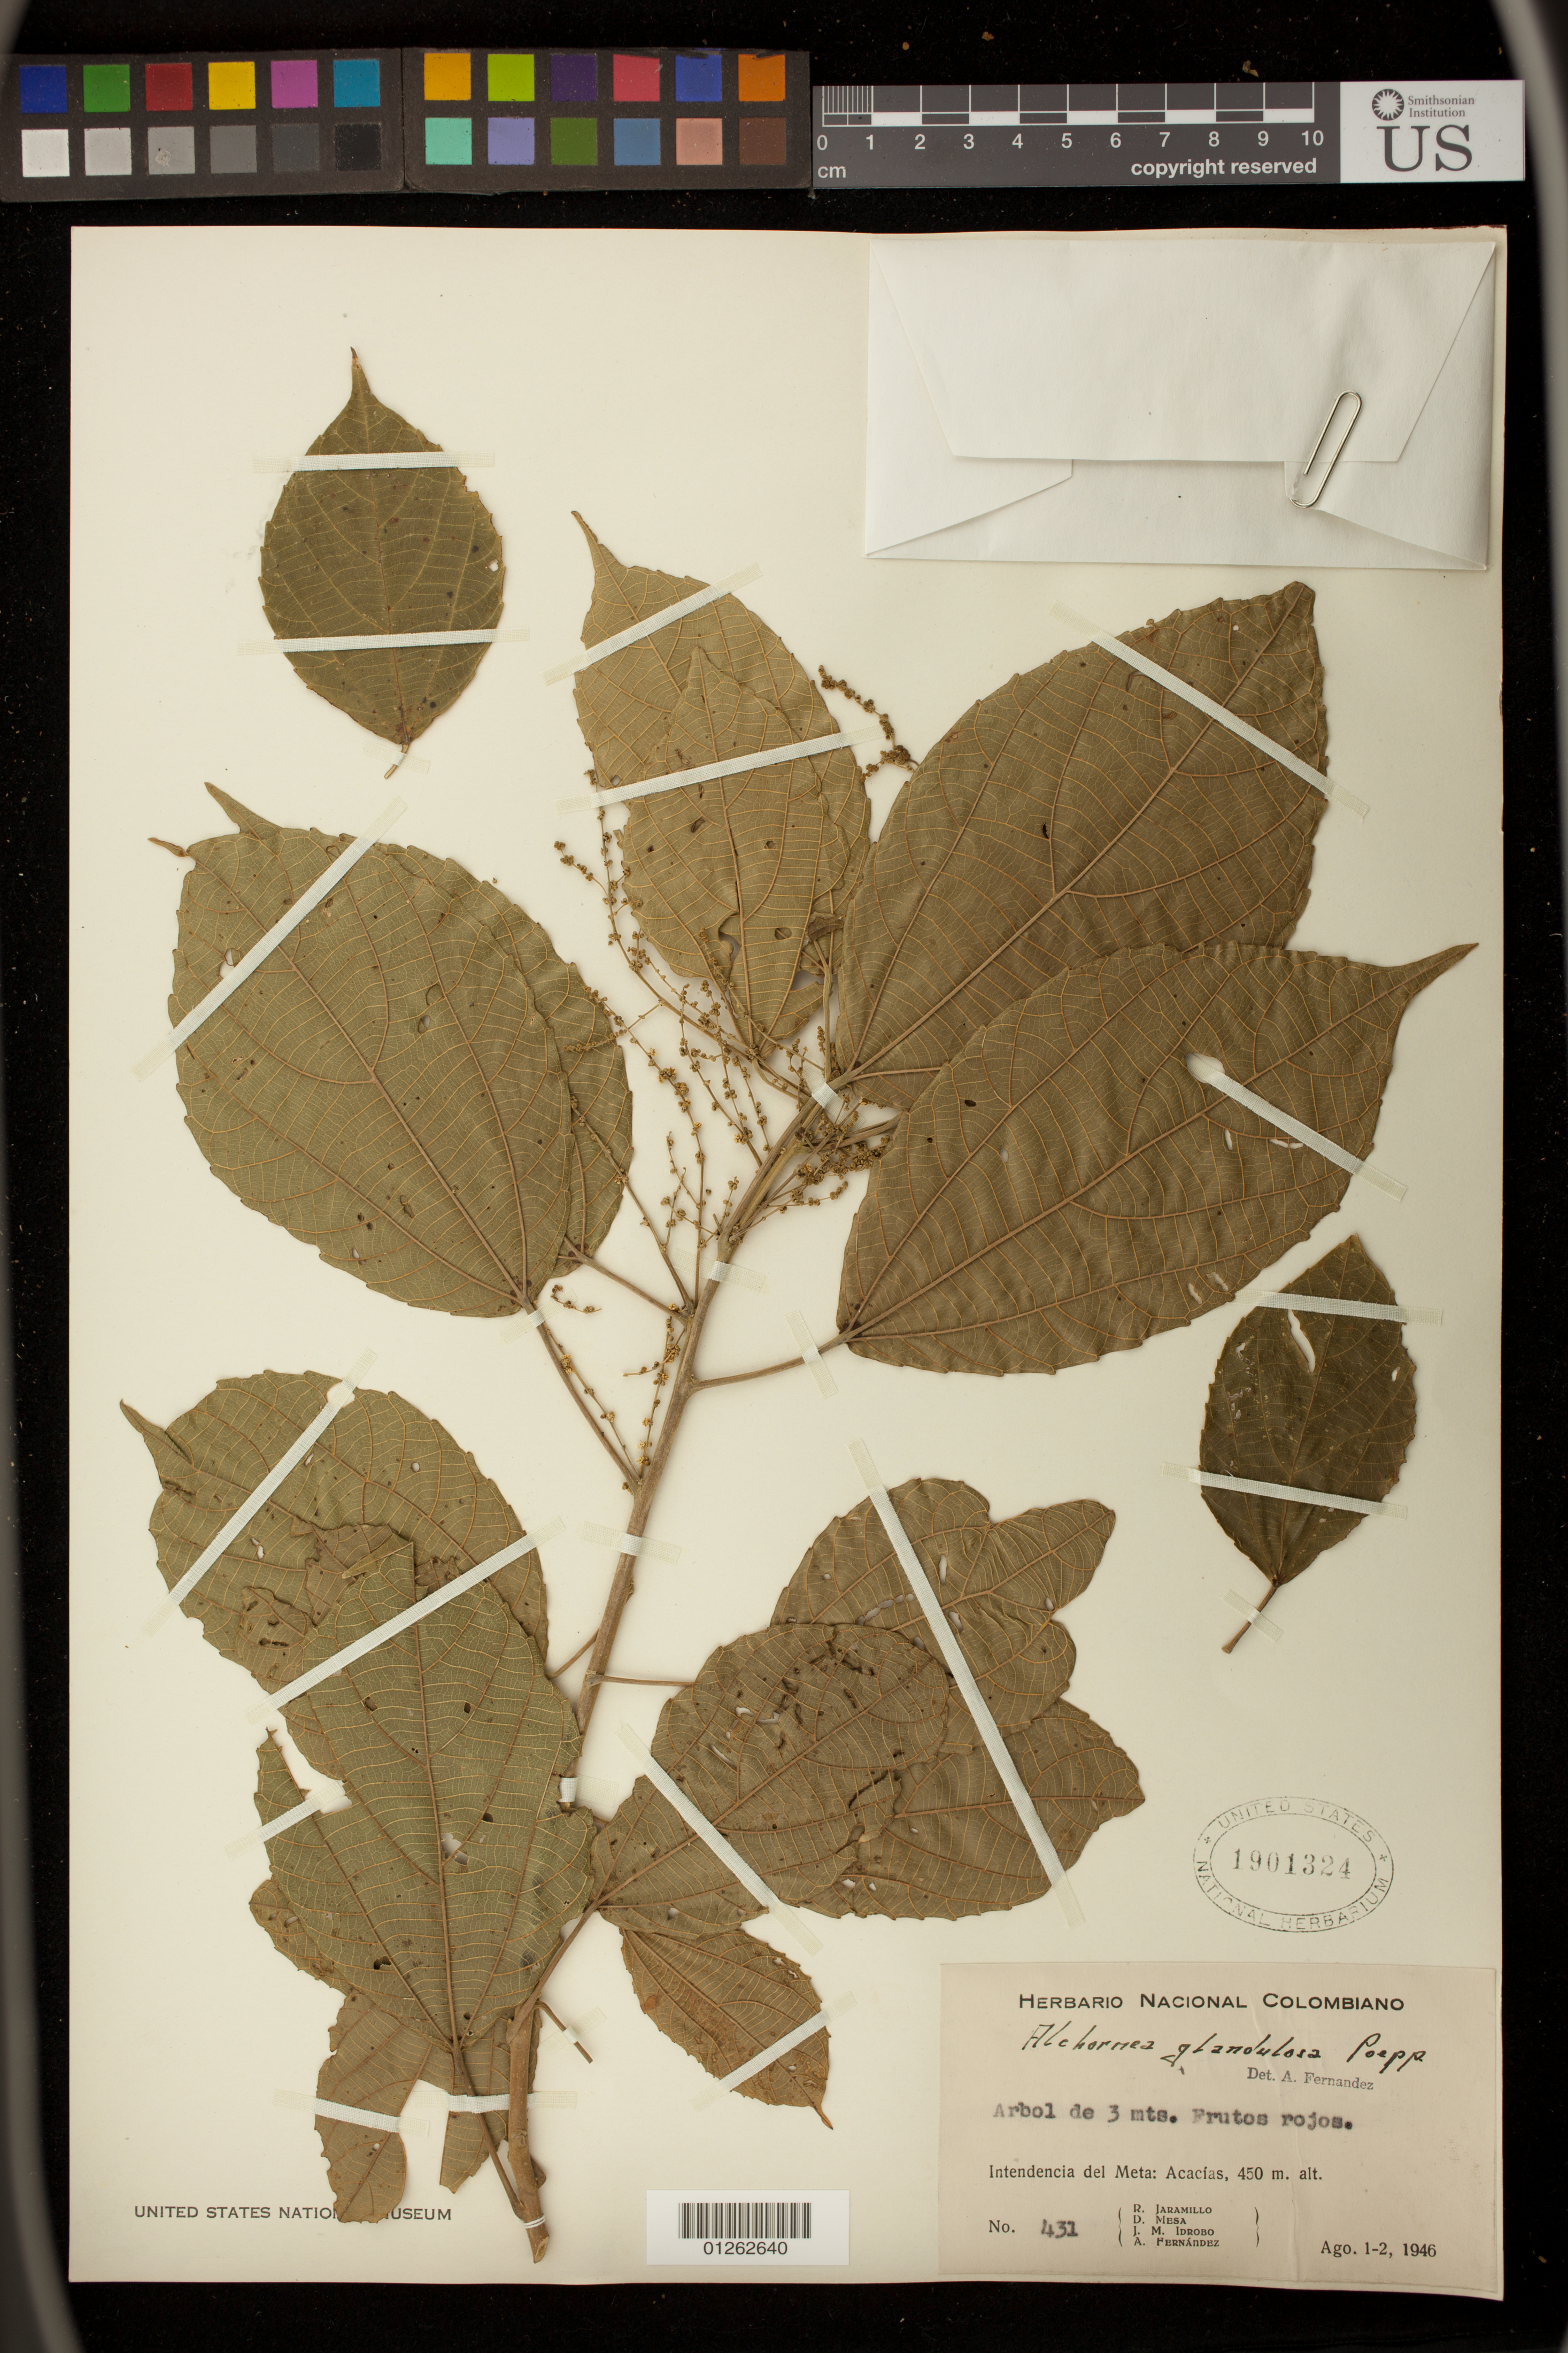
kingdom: Plantae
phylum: Tracheophyta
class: Magnoliopsida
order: Malpighiales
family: Euphorbiaceae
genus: Alchornea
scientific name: Alchornea glandulosa subsp. glandulosa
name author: Poepp.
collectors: R. Jaramillo M., D. Mesa, J. M. Idrobo & A. Fernandez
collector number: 431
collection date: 1946-08-01/1946-08-02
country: Colombia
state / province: Meta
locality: Acacias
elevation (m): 450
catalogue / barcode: US 1901324